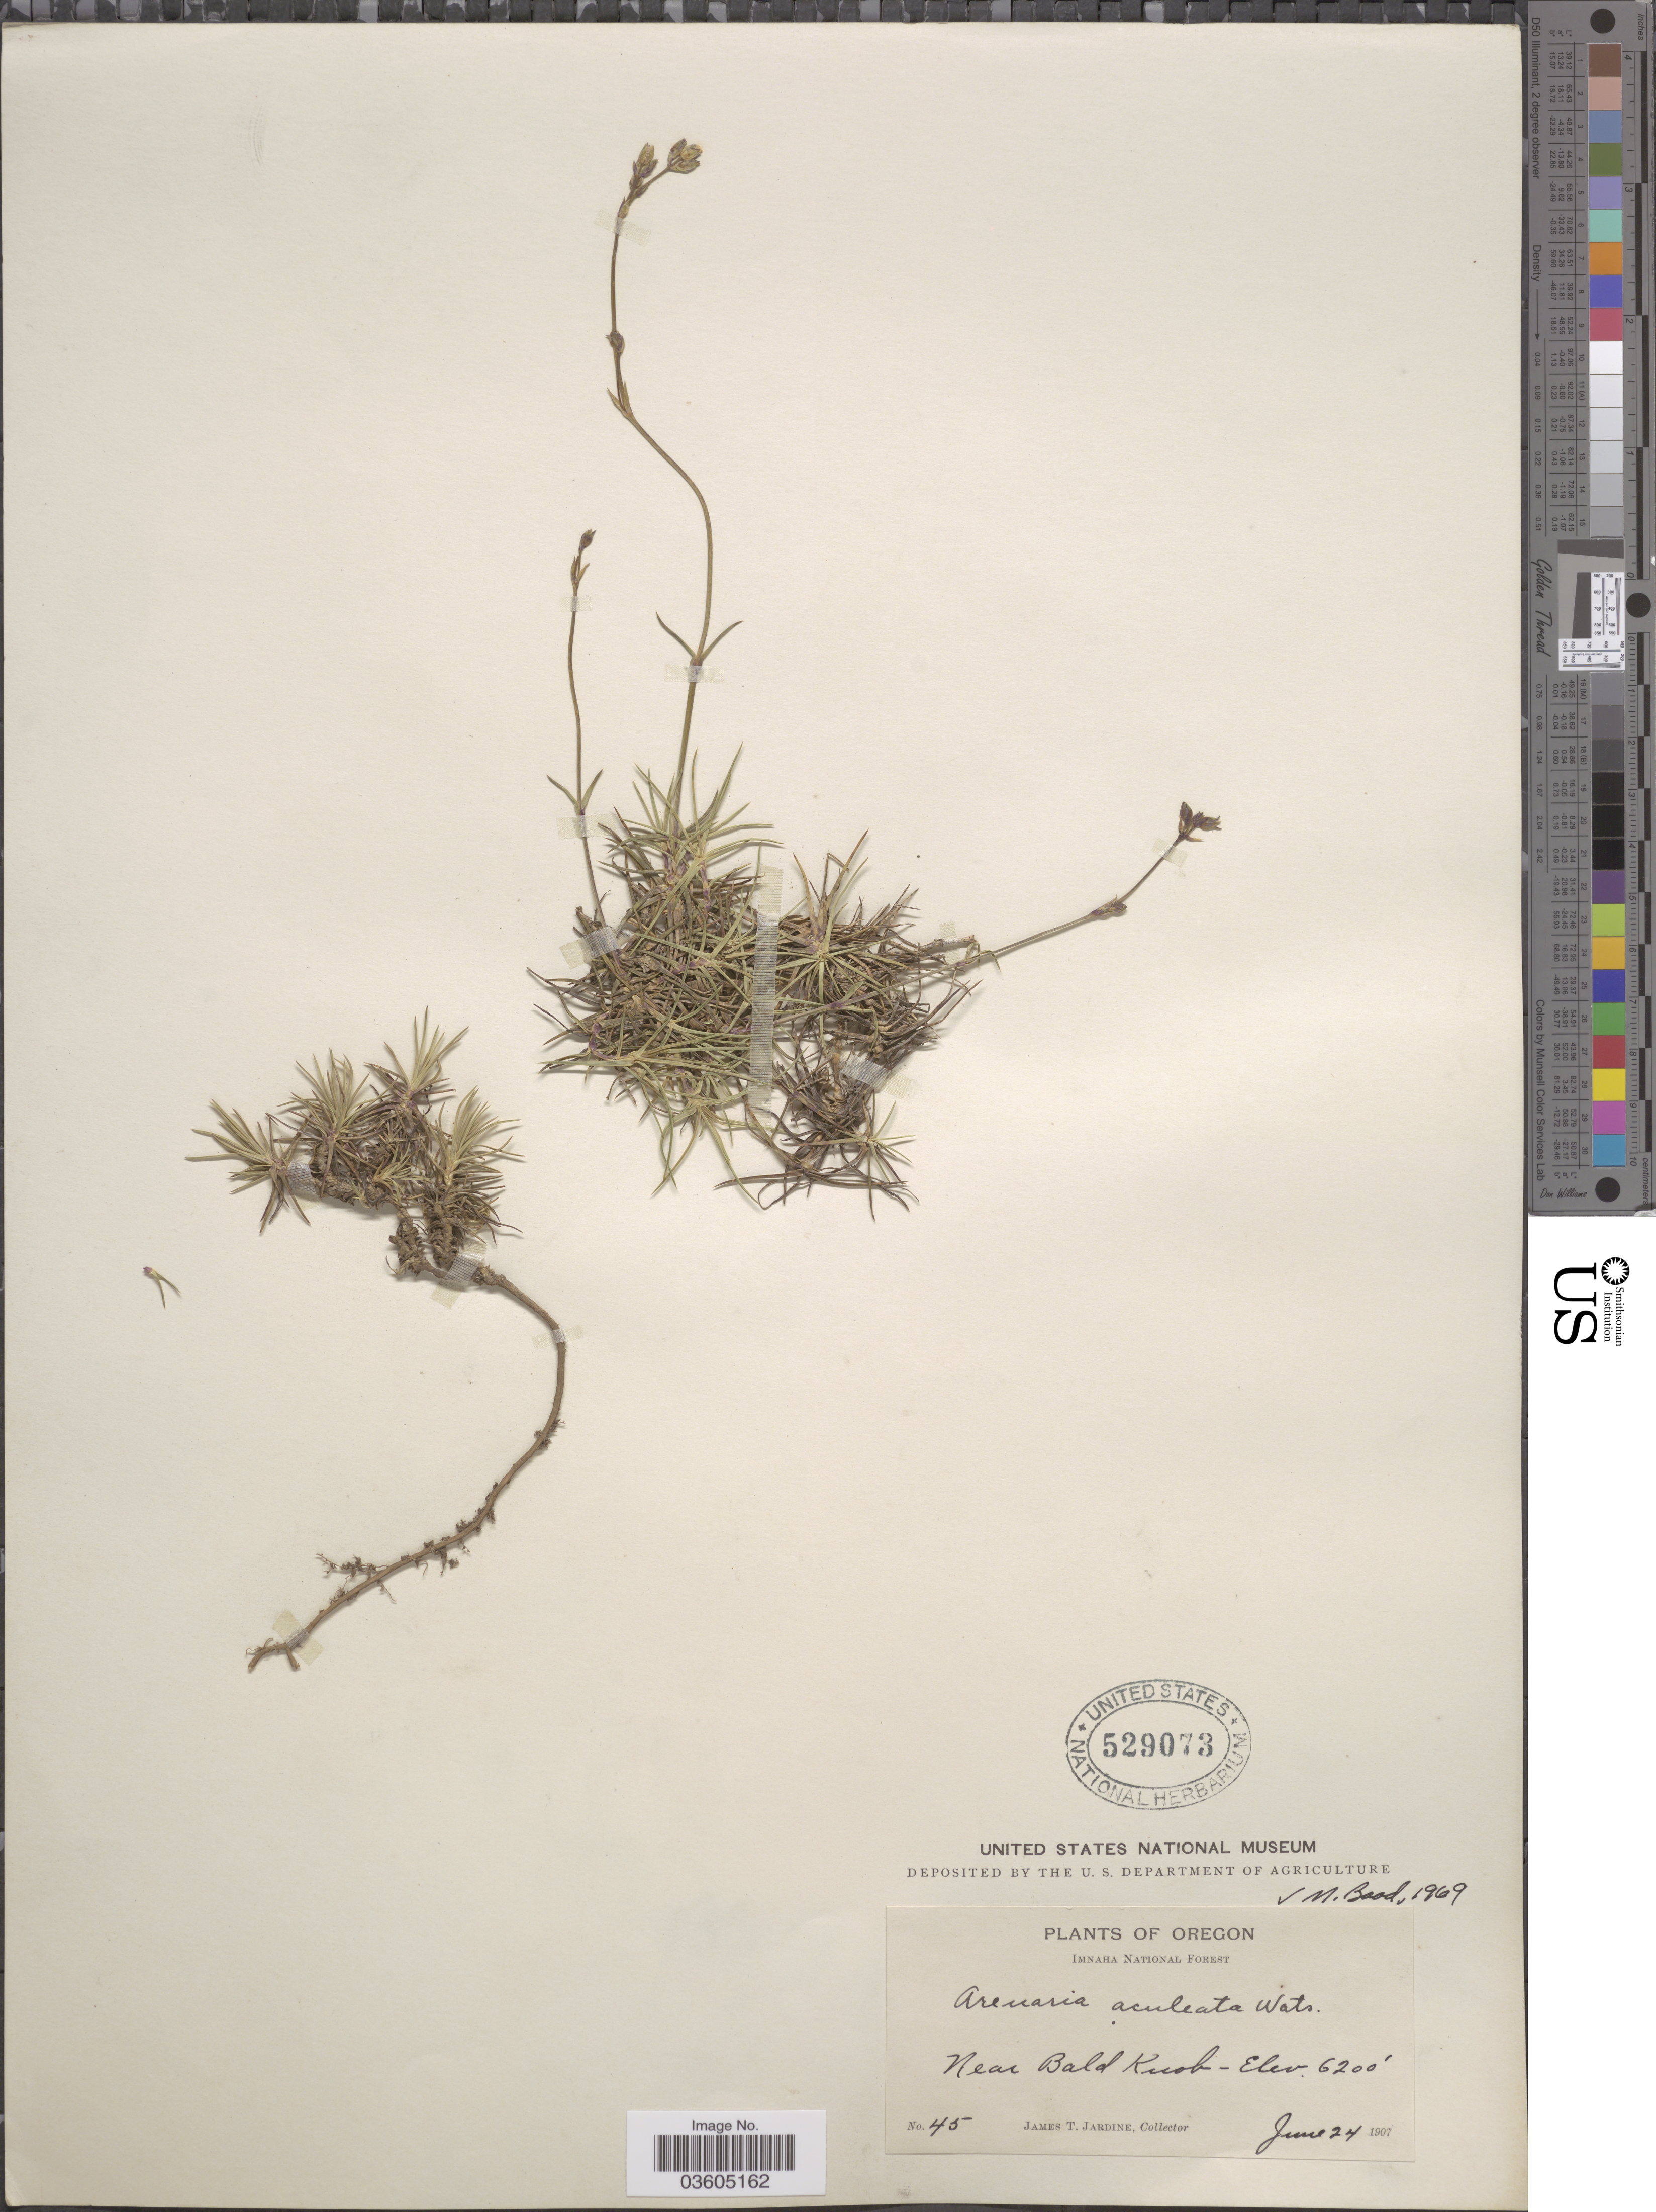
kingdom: Plantae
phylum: Tracheophyta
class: Magnoliopsida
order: Caryophyllales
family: Caryophyllaceae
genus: Eremogone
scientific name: Eremogone aculeata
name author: (S. Watson) Ikonn.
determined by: U.S. National Herbarium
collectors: J. T. Jardine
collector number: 45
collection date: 1907-06-24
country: United States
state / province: Oregon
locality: Imnaha National Forest. Near Bald Knob.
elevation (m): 1890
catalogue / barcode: US 529073